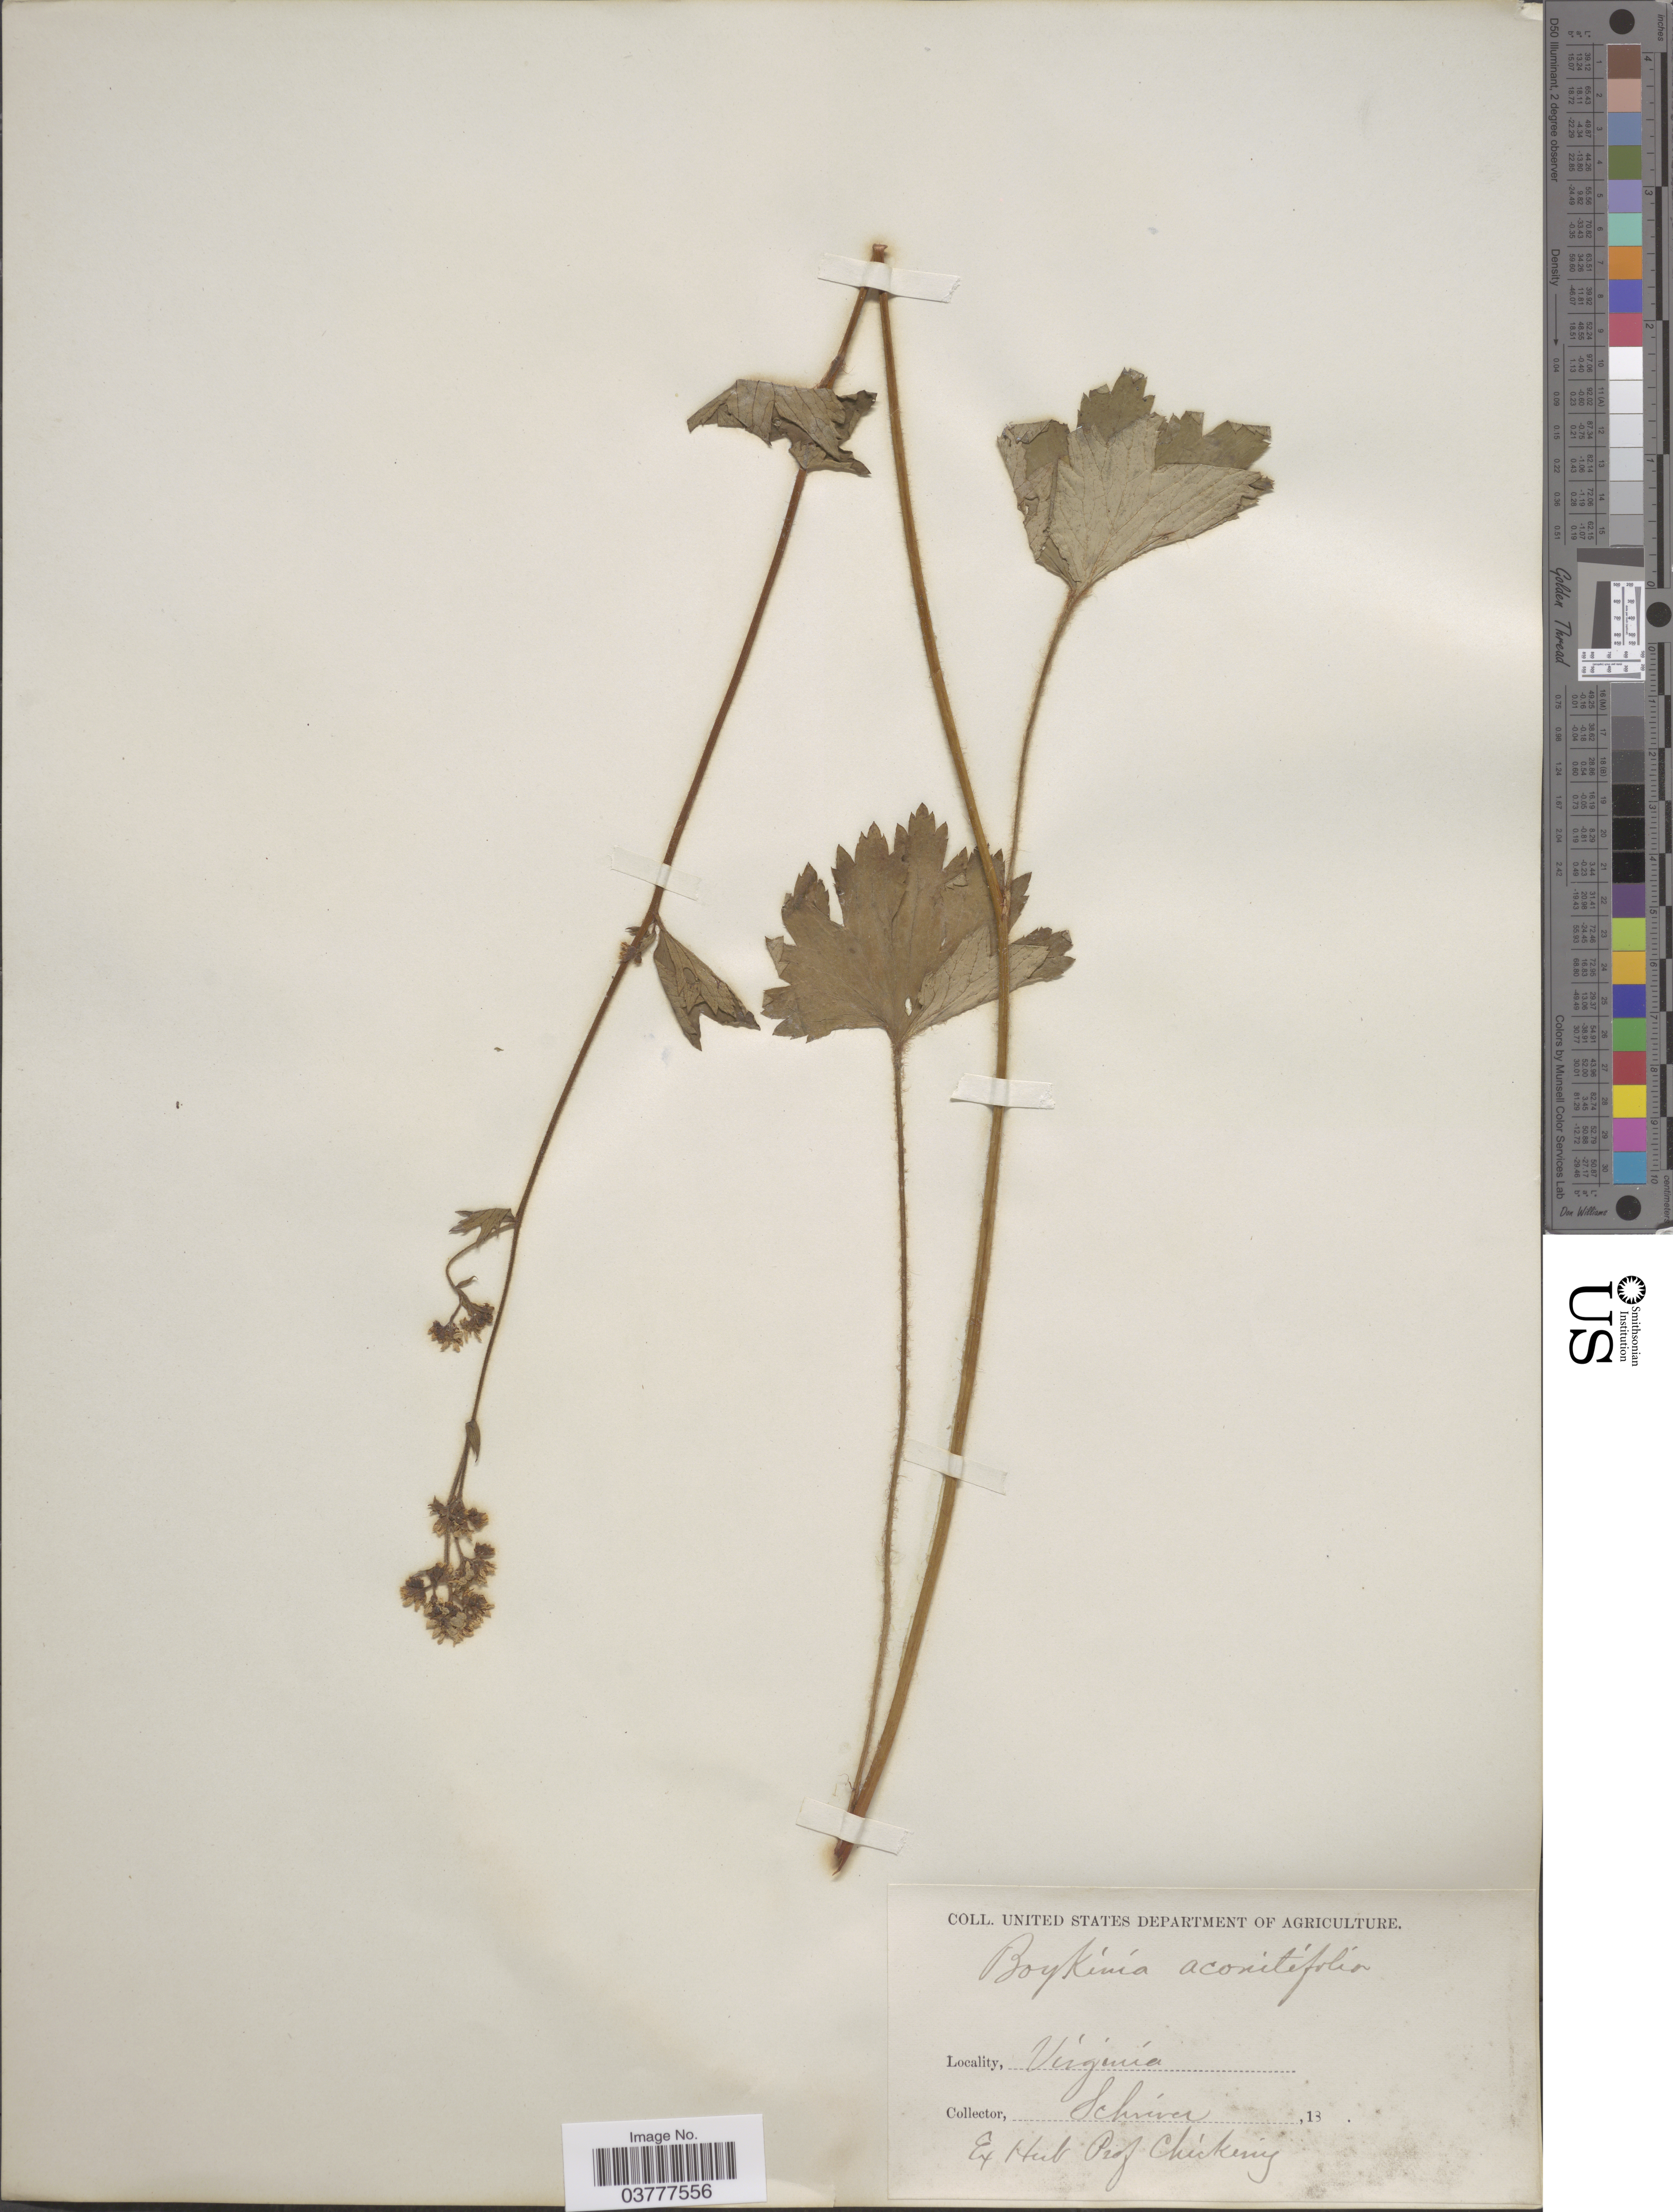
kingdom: Plantae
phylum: Tracheophyta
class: Magnoliopsida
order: Saxifragales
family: Saxifragaceae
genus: Boykinia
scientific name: Boykinia aconitifolia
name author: Nutt.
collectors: Schriver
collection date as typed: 13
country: United States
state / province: Virginia